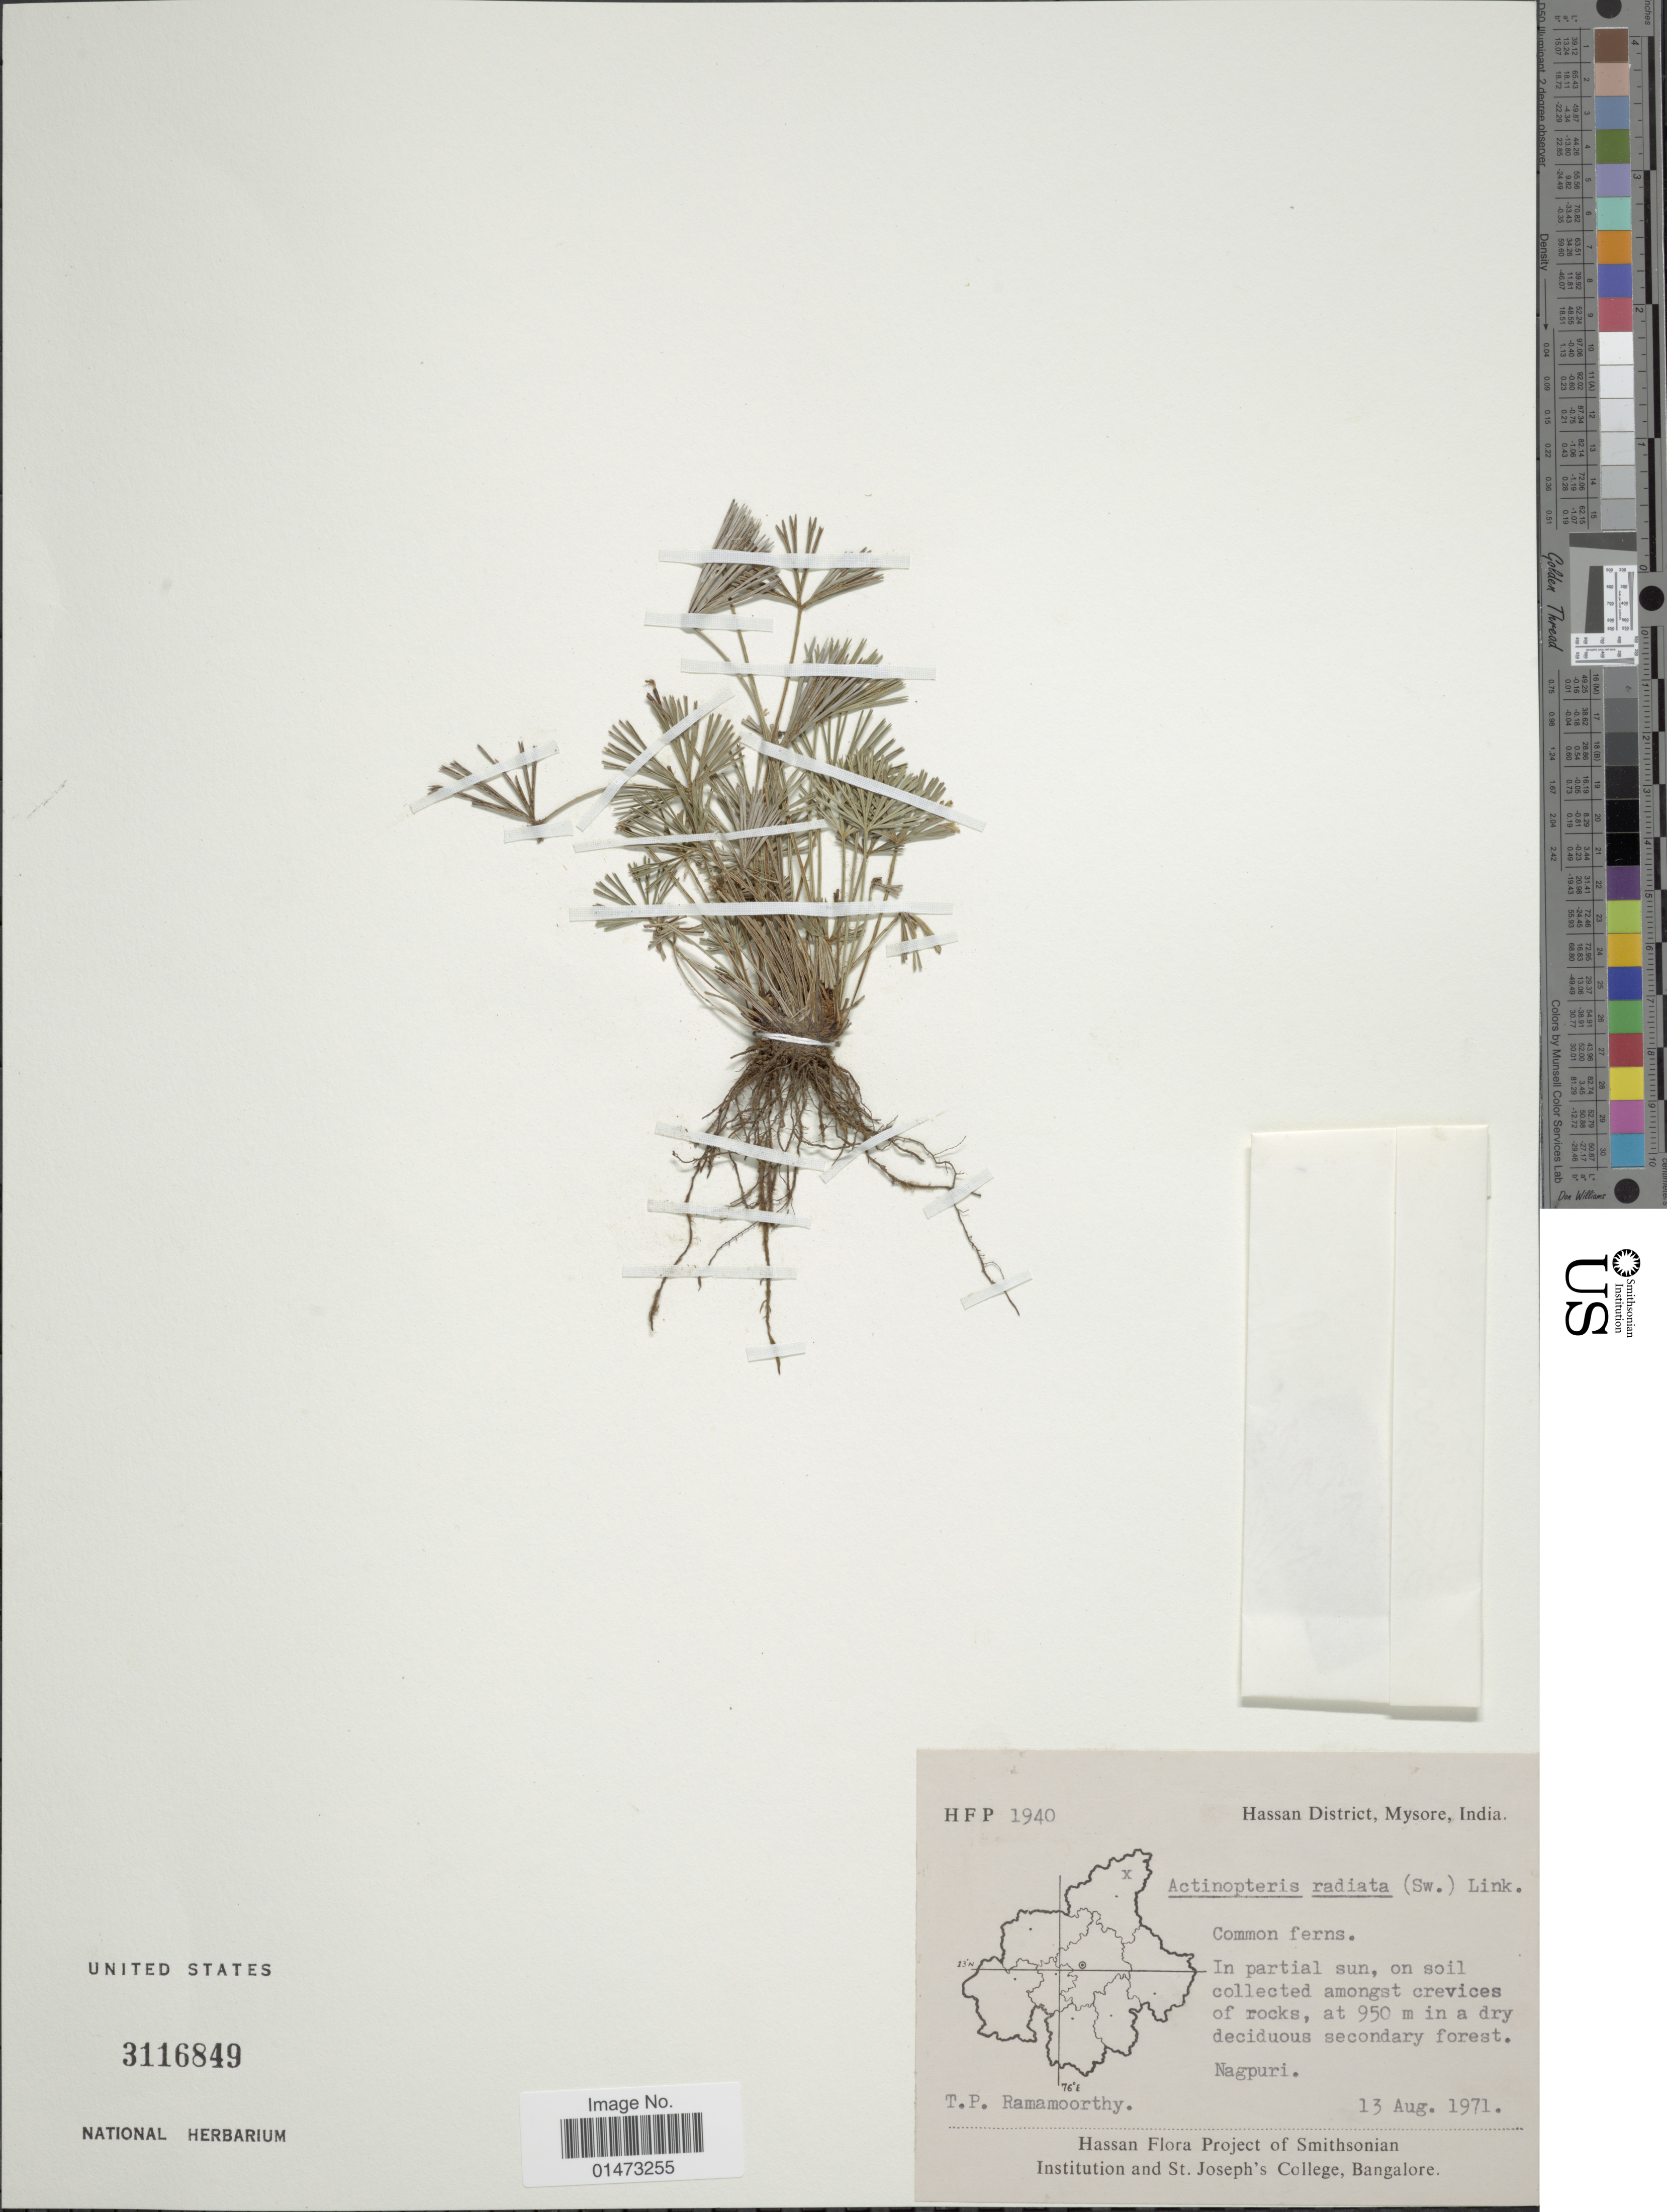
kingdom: Plantae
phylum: Tracheophyta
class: Polypodiopsida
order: Polypodiales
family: Pteridaceae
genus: Actiniopteris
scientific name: Actiniopteris radiata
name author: (Sw.) Link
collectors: T. P. Ramamoorthy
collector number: HFP 1940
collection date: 1971-08-13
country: India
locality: Hassan District, Mysore, Nagpuri.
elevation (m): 950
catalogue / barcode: US 3116849